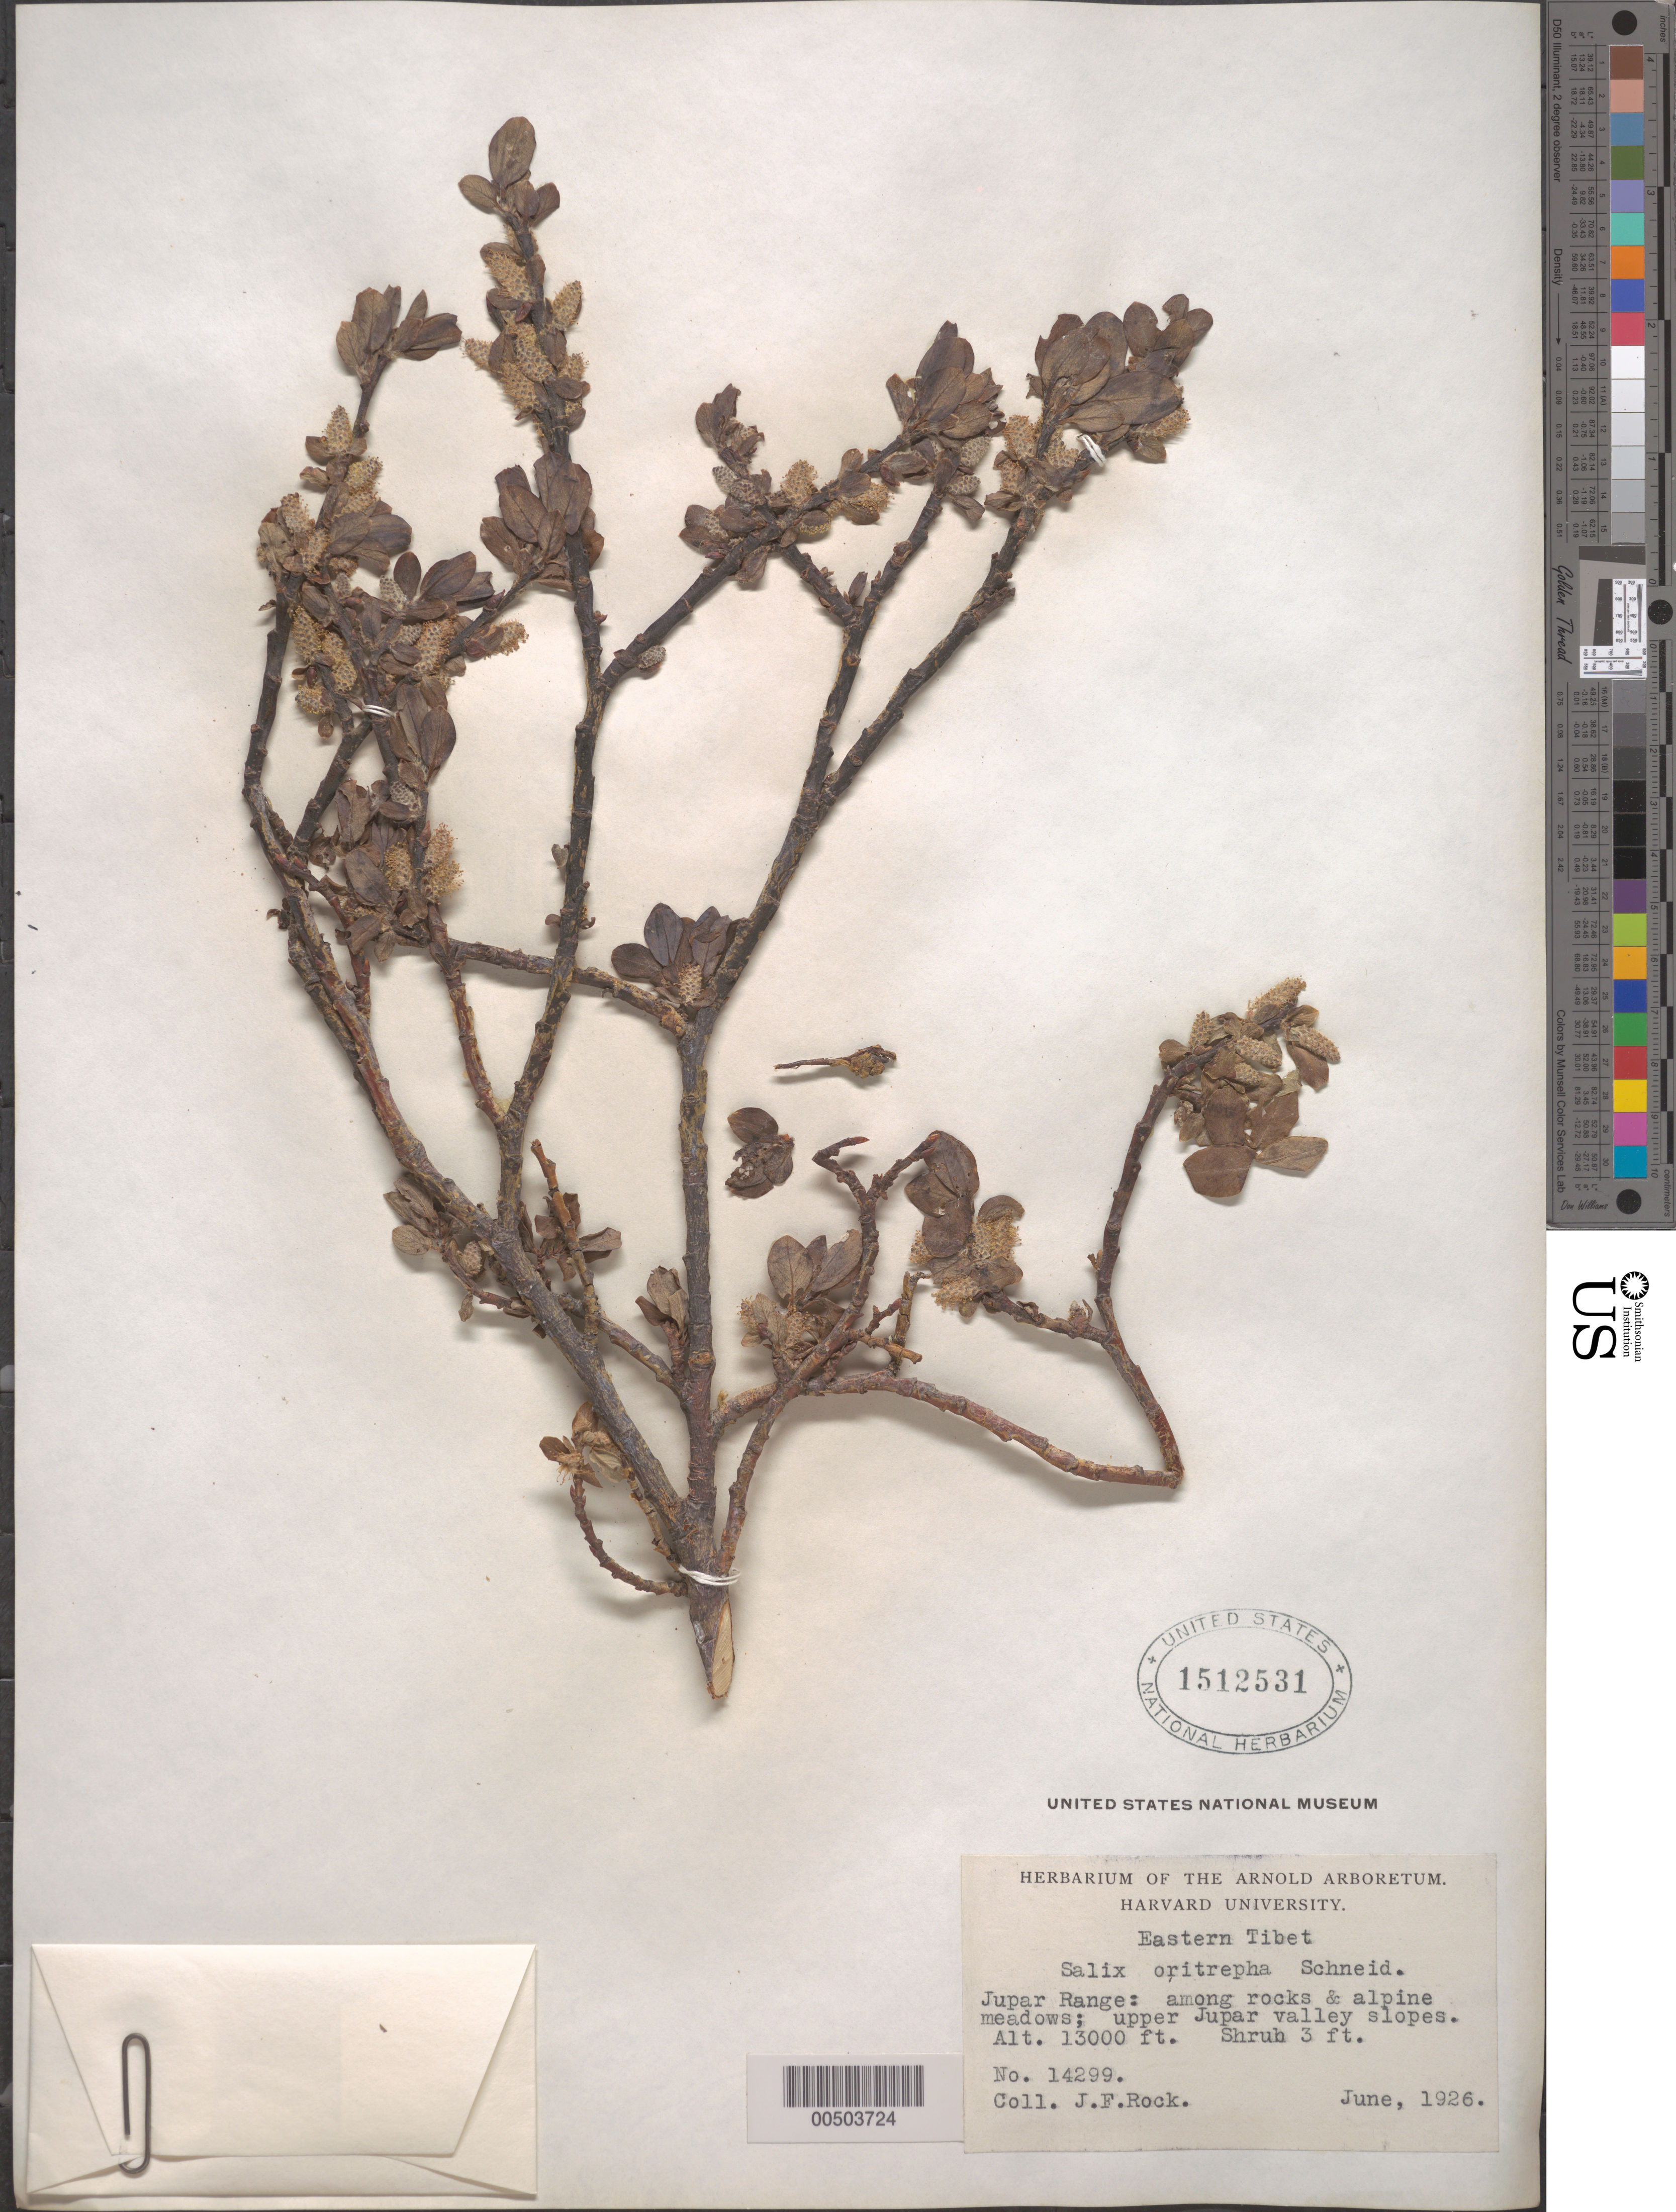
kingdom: Plantae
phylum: Tracheophyta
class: Magnoliopsida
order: Malpighiales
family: Salicaceae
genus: Salix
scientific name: Salix oritrepha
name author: C.K. Schneid.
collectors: J. F. Rock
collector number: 14299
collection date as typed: Jun 1926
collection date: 1926-06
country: China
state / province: Xizang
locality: Jupar Range: among rocks & alpine meadows; upper Jupar valley slopesEastern Tibet.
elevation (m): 3962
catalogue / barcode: US 1512531